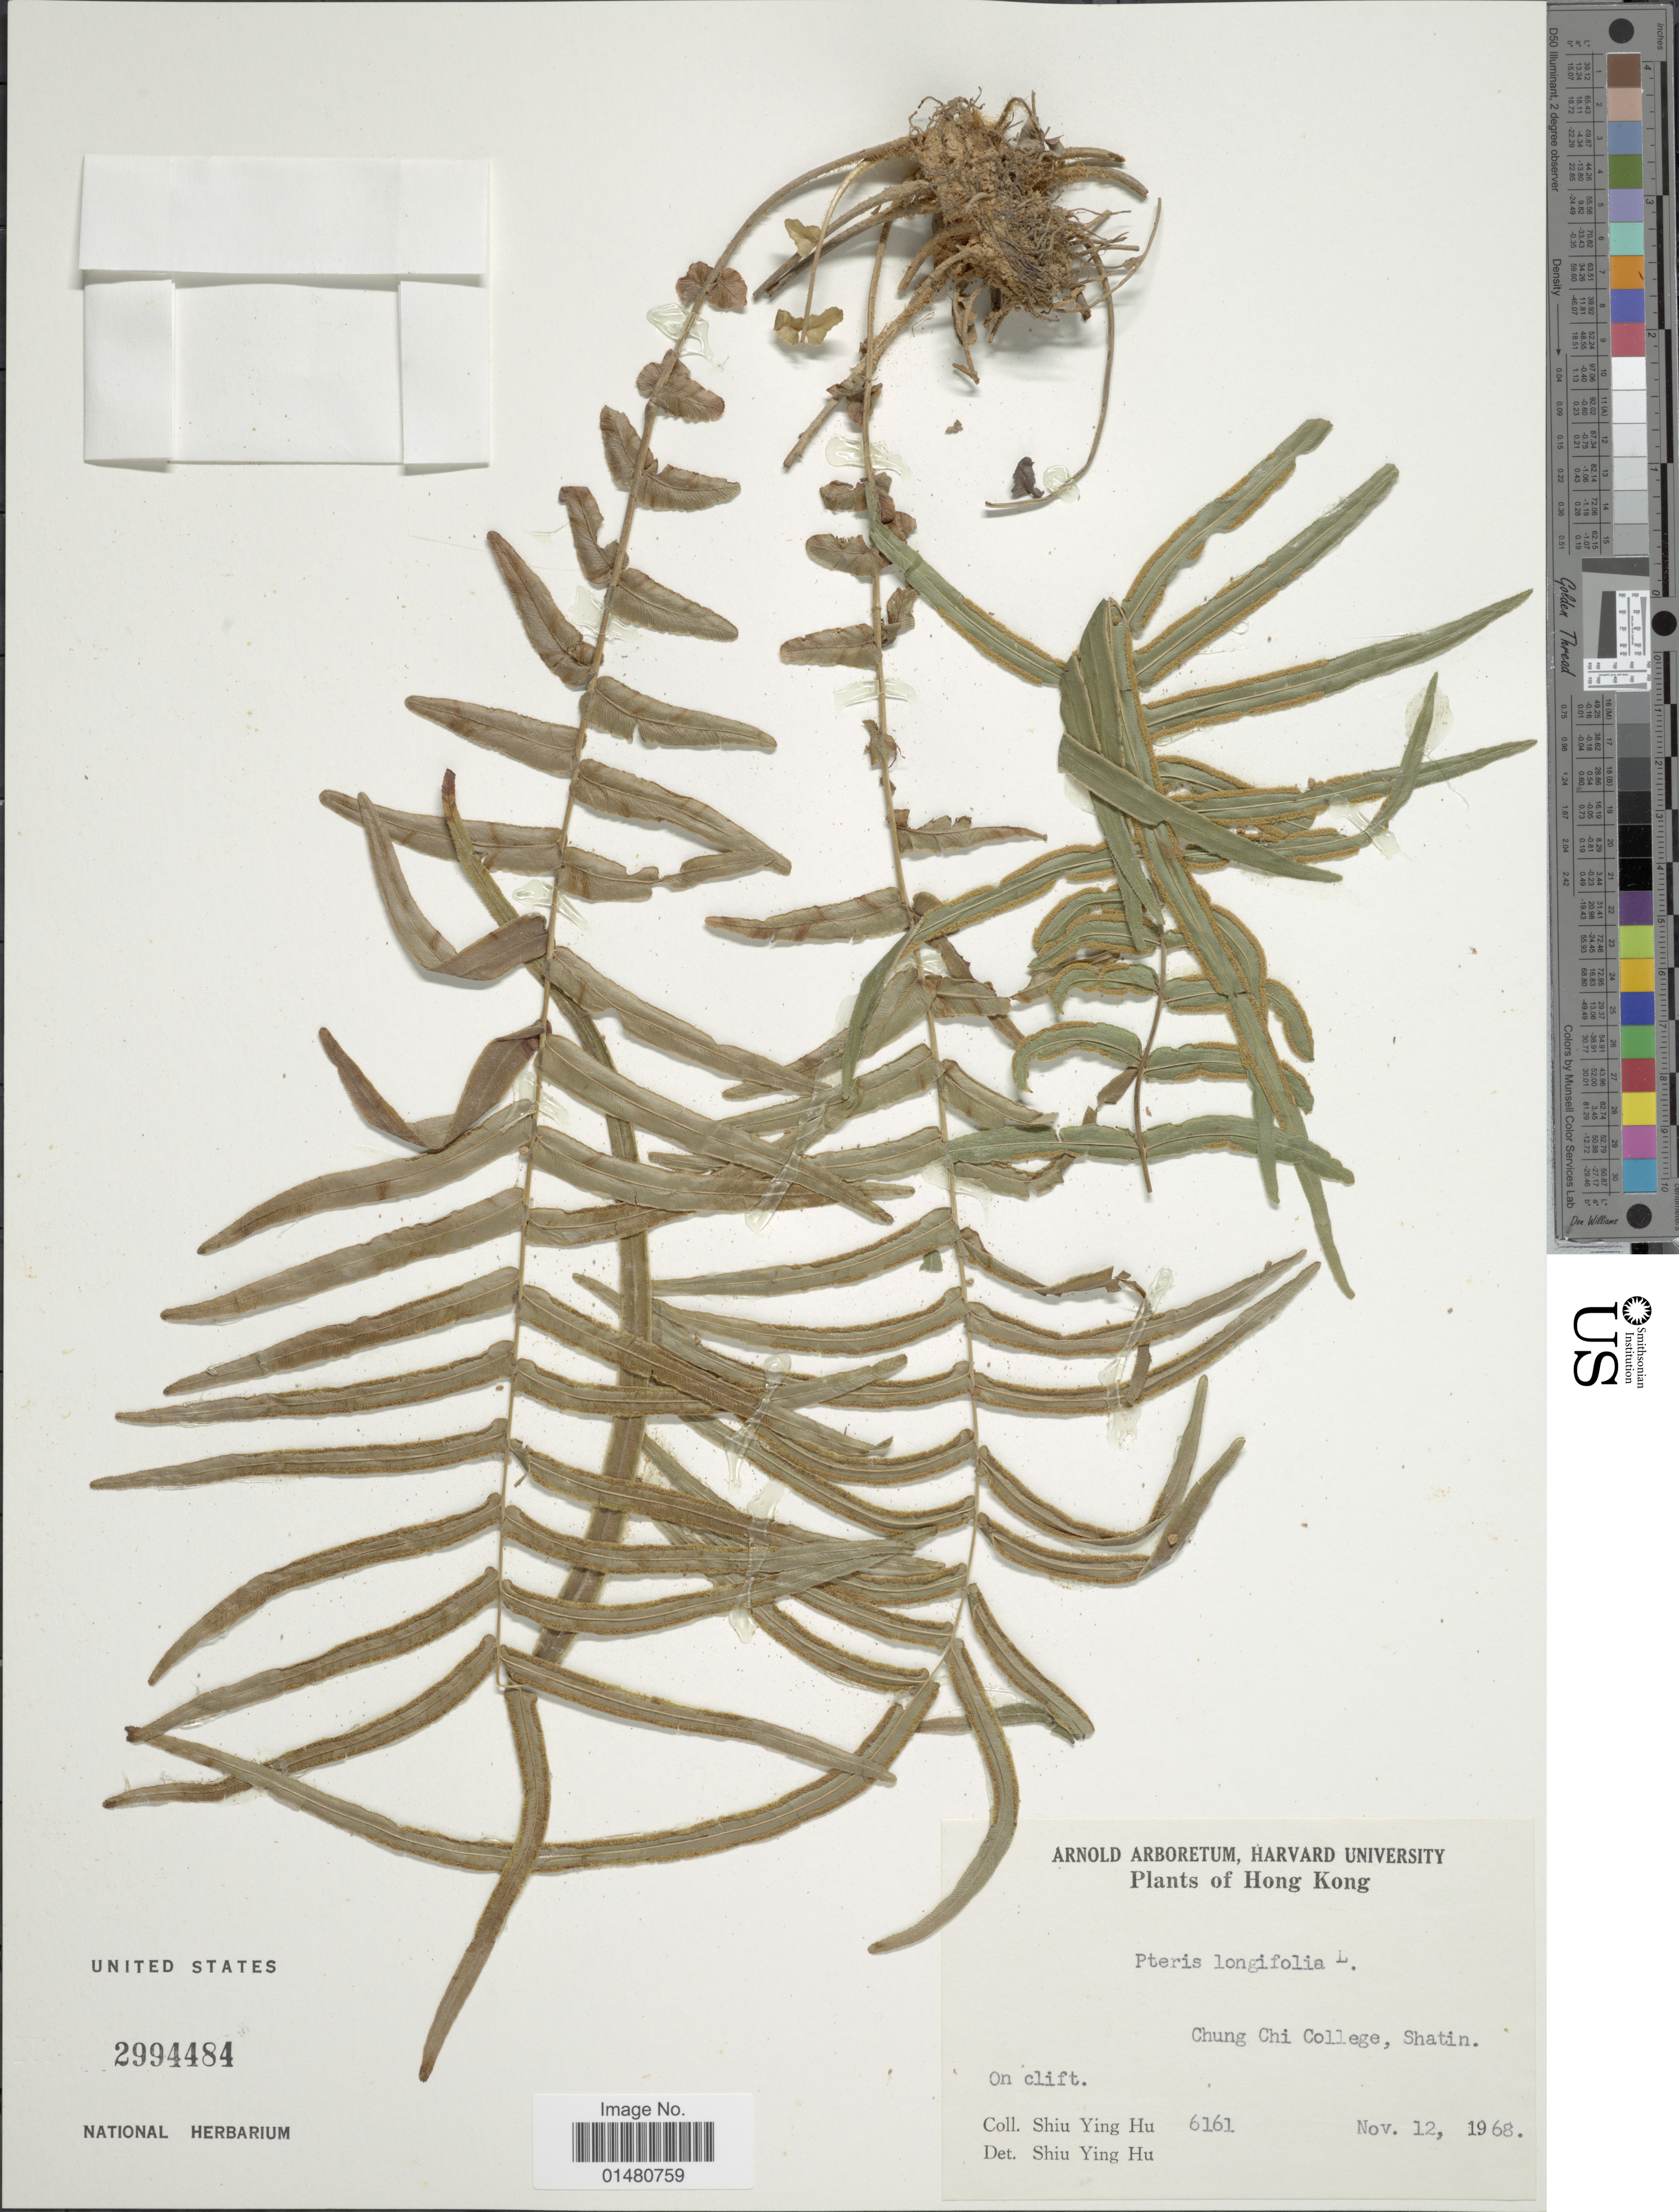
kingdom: Plantae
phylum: Tracheophyta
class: Polypodiopsida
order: Polypodiales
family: Pteridaceae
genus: Pteris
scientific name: Pteris longifolia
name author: L.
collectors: S. Y. Hu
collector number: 6161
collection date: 1968-11-12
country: China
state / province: Hong Kong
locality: Chung Chi College, Shatin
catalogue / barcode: US 2994484